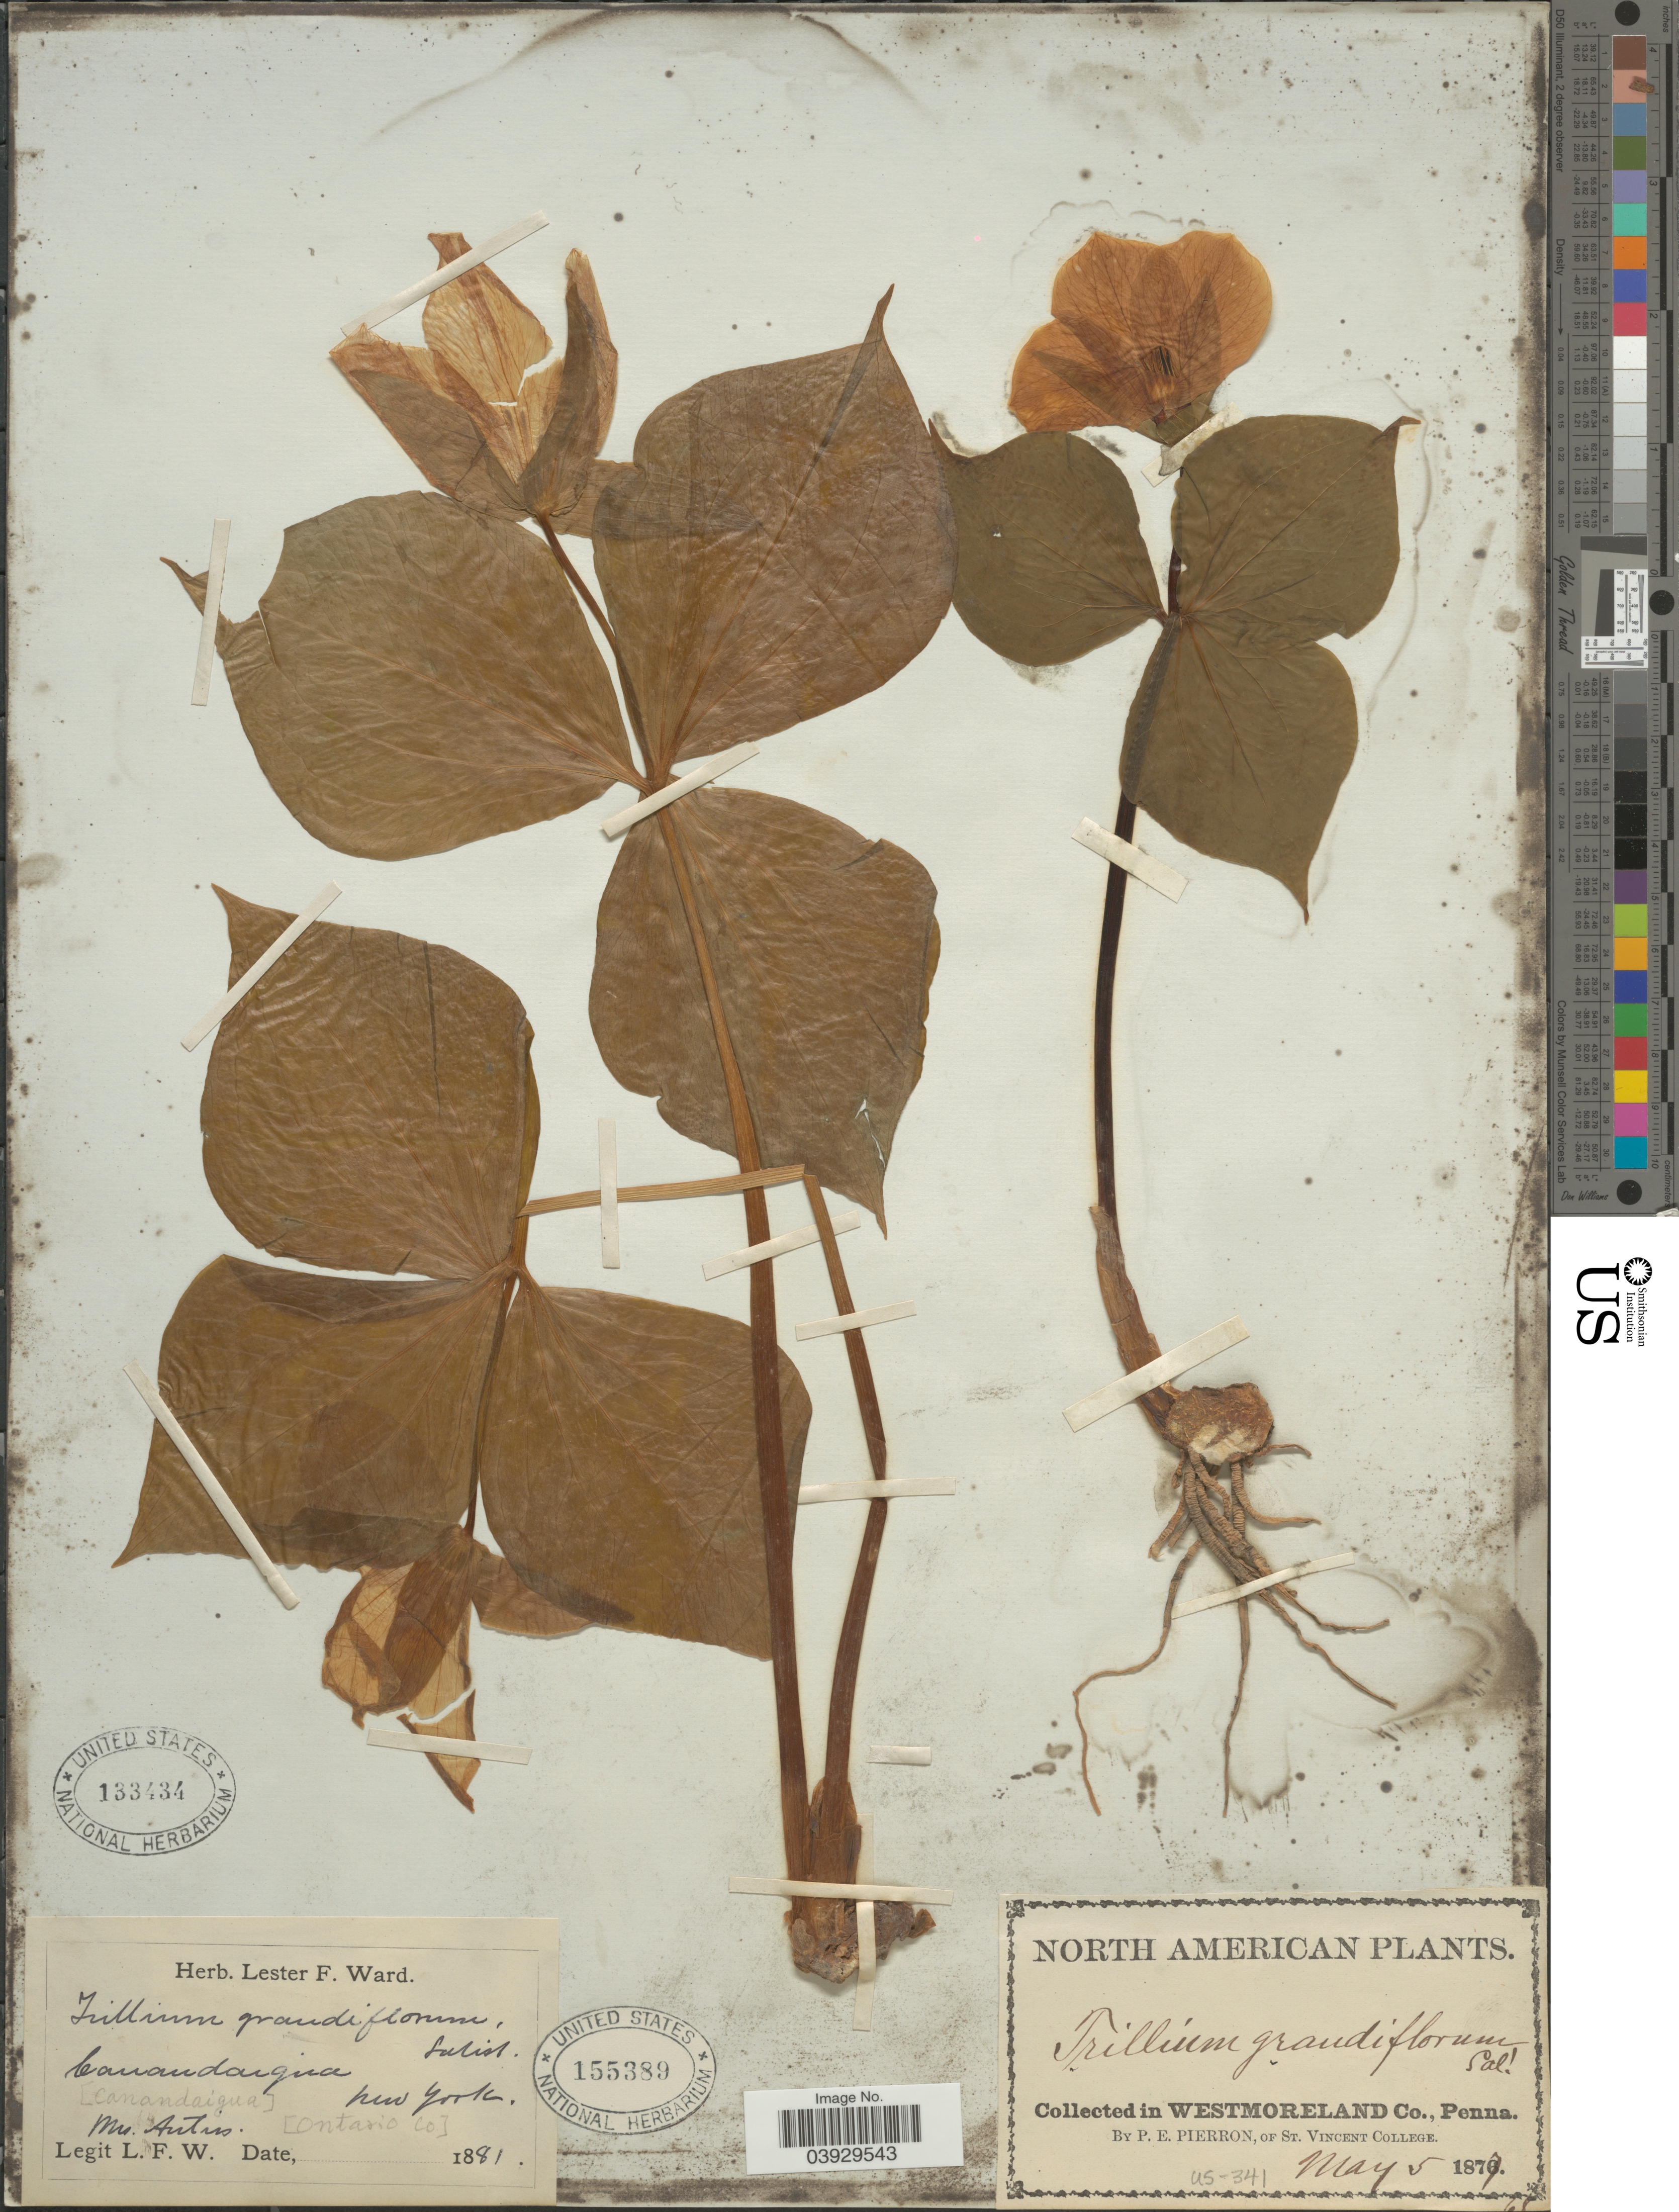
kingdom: Plantae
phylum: Tracheophyta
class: Liliopsida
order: Liliales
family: Melanthiaceae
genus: Trillium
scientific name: Trillium grandiflorum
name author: (Michx.) Salisb.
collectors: P. Pierron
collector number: US-341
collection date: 1877-05-05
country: United States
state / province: Pennsylvania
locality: In Westmoreland Co.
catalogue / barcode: US 155389-2